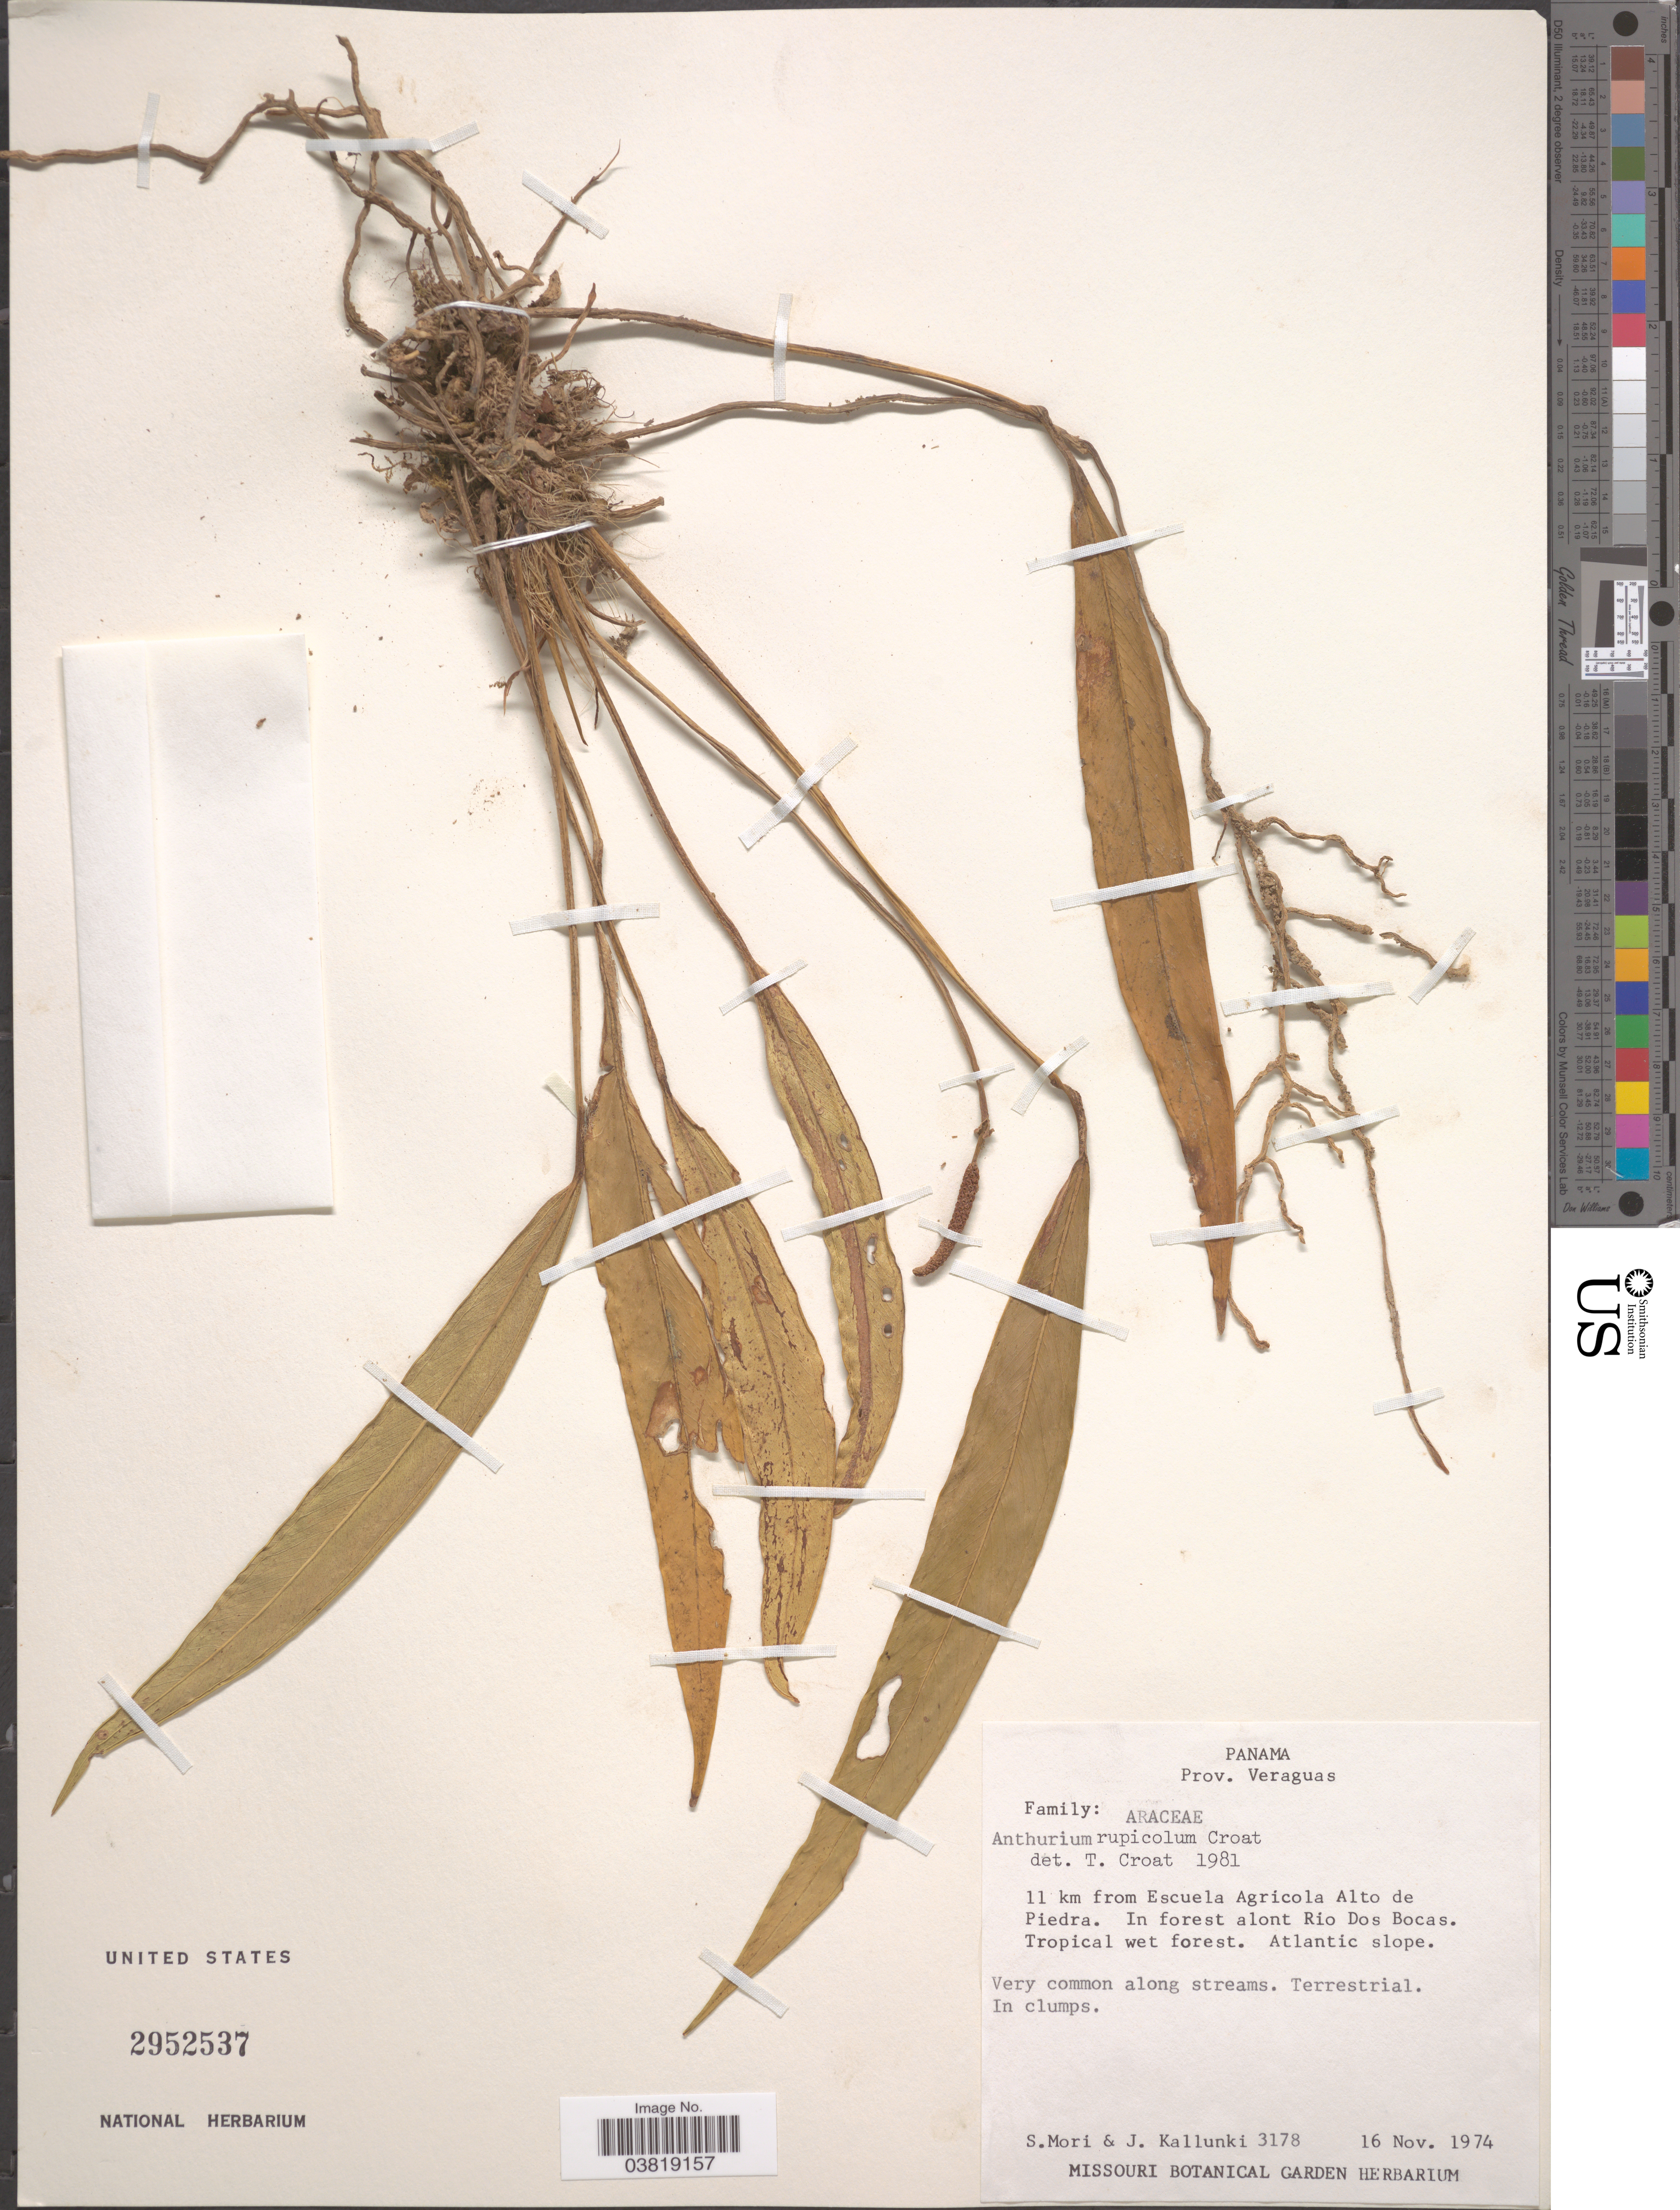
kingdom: Plantae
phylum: Tracheophyta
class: Liliopsida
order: Alismatales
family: Araceae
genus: Anthurium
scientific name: Anthurium rupicola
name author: Croat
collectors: S. Mori & J. Kallunki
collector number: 3178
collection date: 1974-11-16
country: Panama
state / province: Veraguas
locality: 11 km from Escuela Agricola Alto de Piedra. Alont Rio Dos Bocas. Atlantic slope.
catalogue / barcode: US 2952537